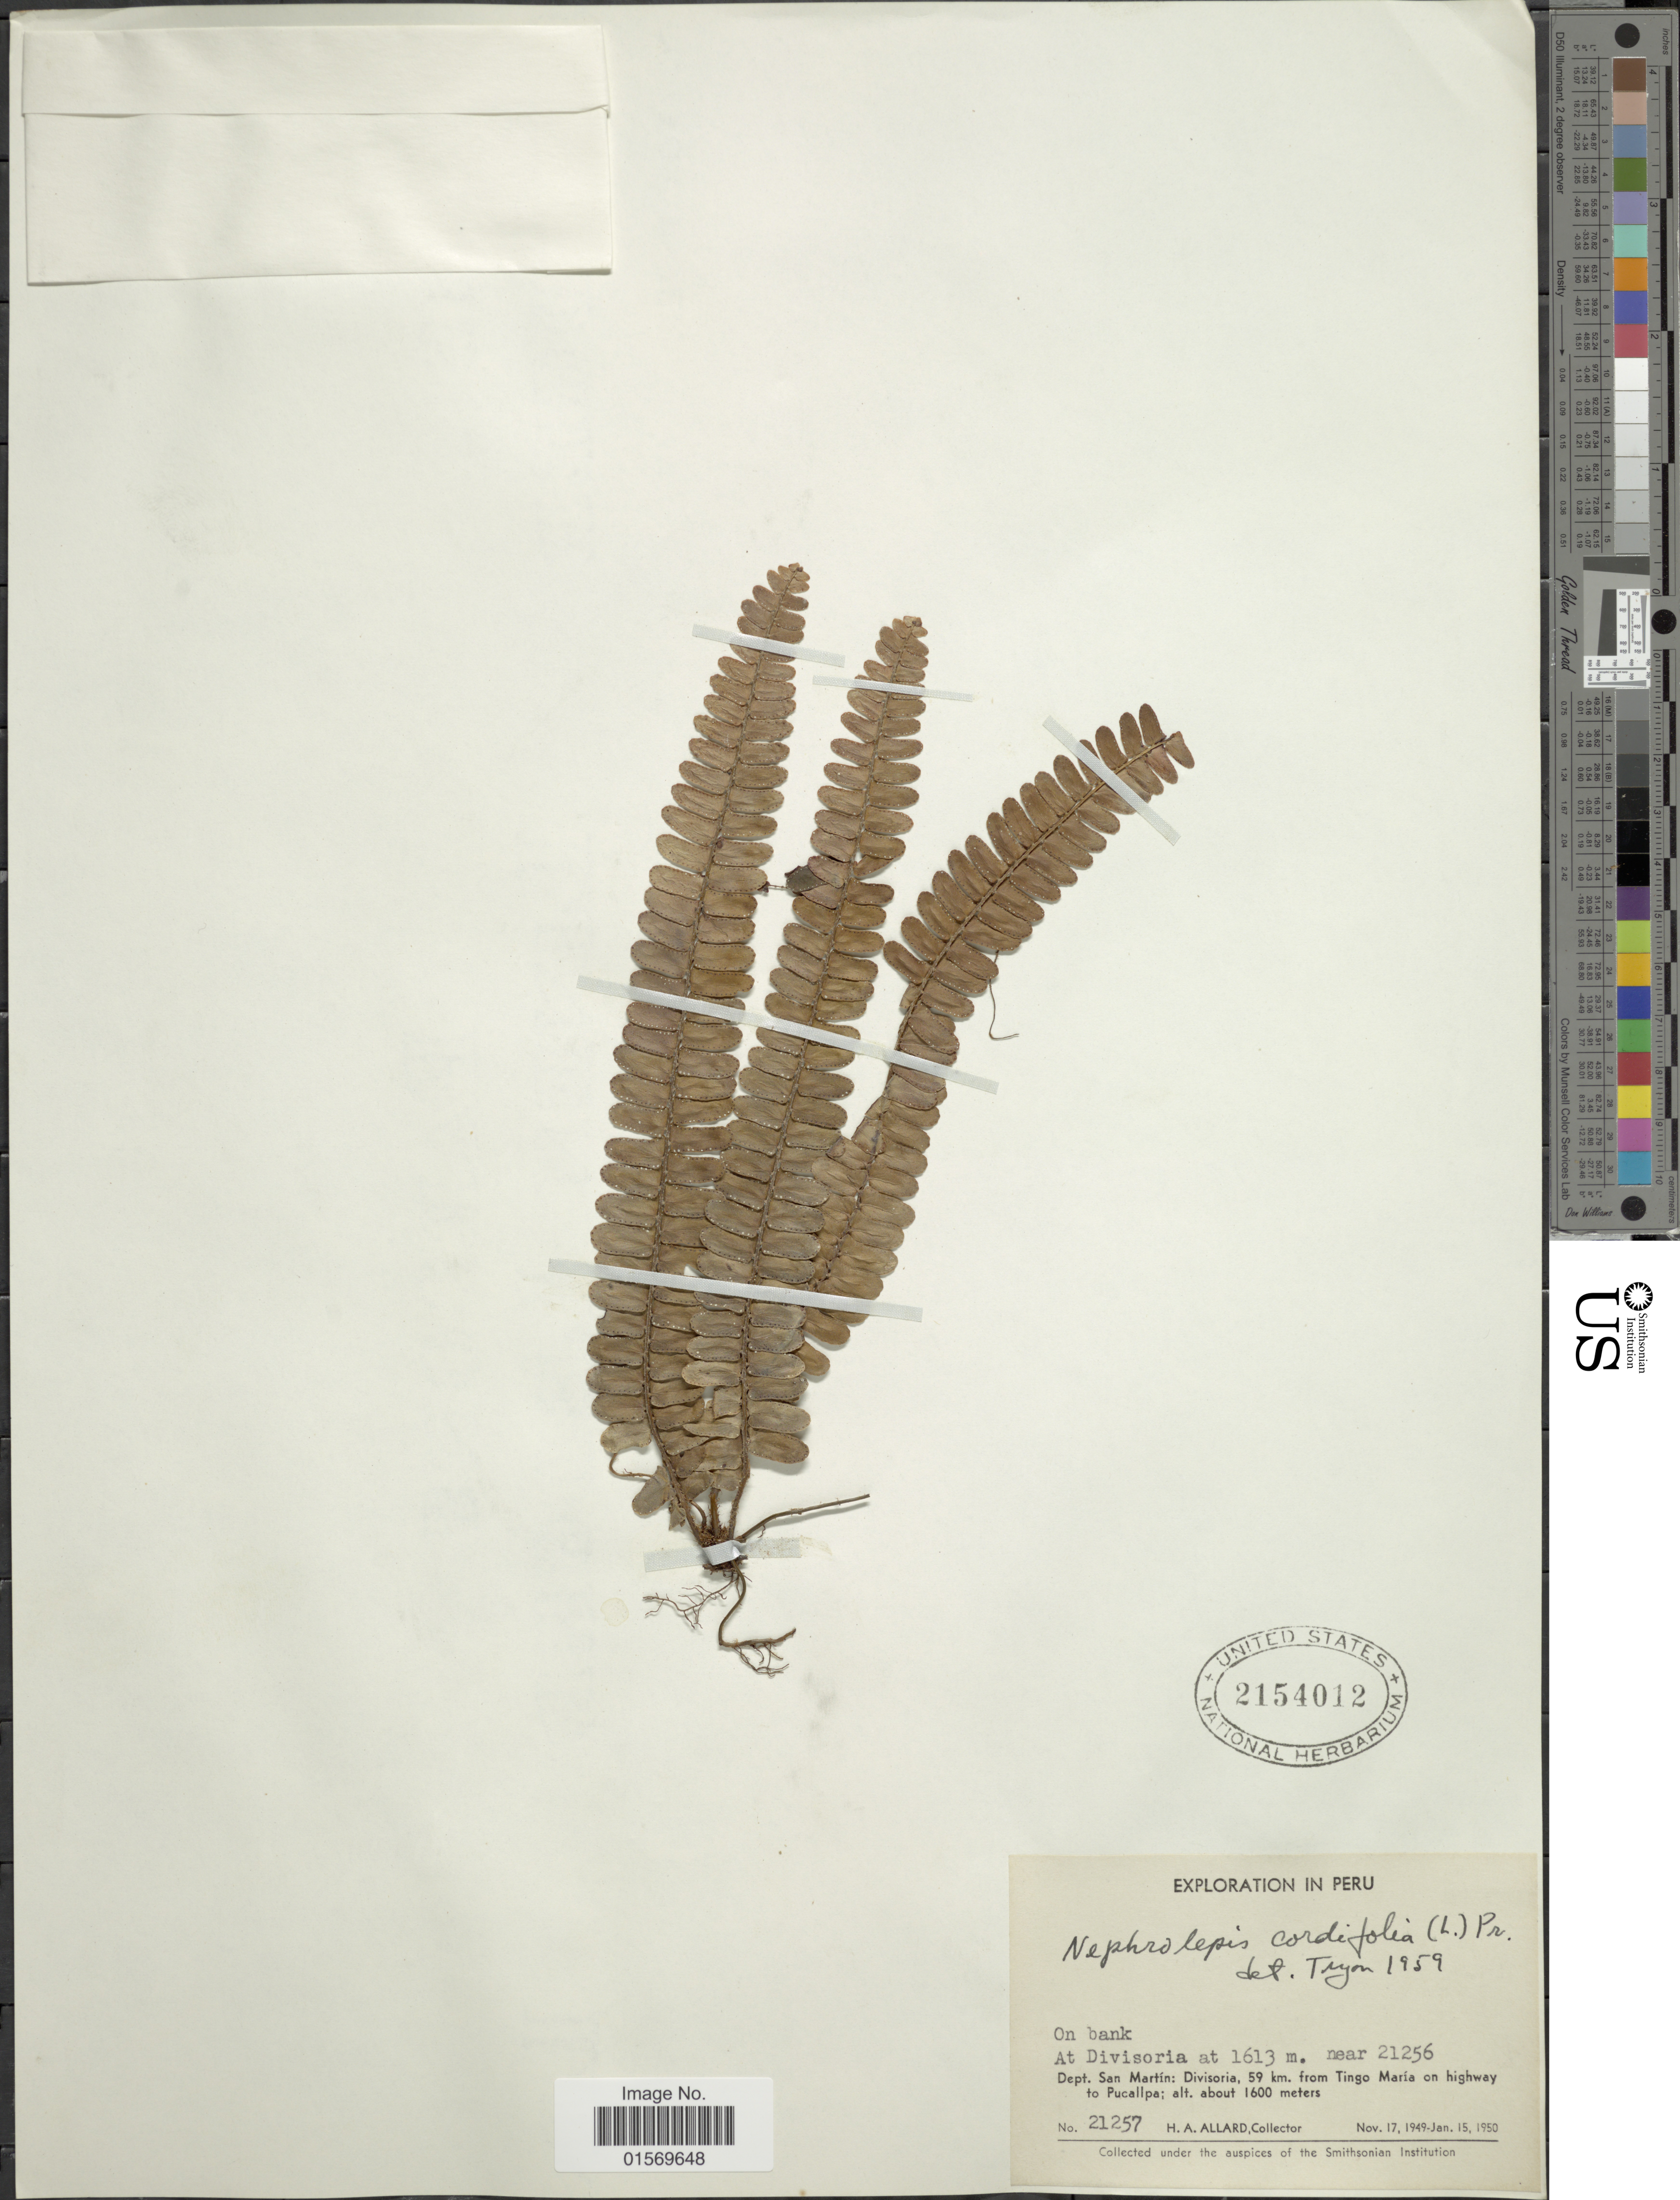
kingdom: Plantae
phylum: Tracheophyta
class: Polypodiopsida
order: Polypodiales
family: Nephrolepidaceae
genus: Nephrolepis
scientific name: Nephrolepis cordifolia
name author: (L.) C. Presl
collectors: H. A. Allard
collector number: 21257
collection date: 1949-11-17/1950-01-15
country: Peru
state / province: San Martín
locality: At Divisoria at 1613m. near 21256, Divisoria, 59 km. from Tingo Maria on highway to Pucallpa.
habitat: on bank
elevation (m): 1600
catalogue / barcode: US 2154012